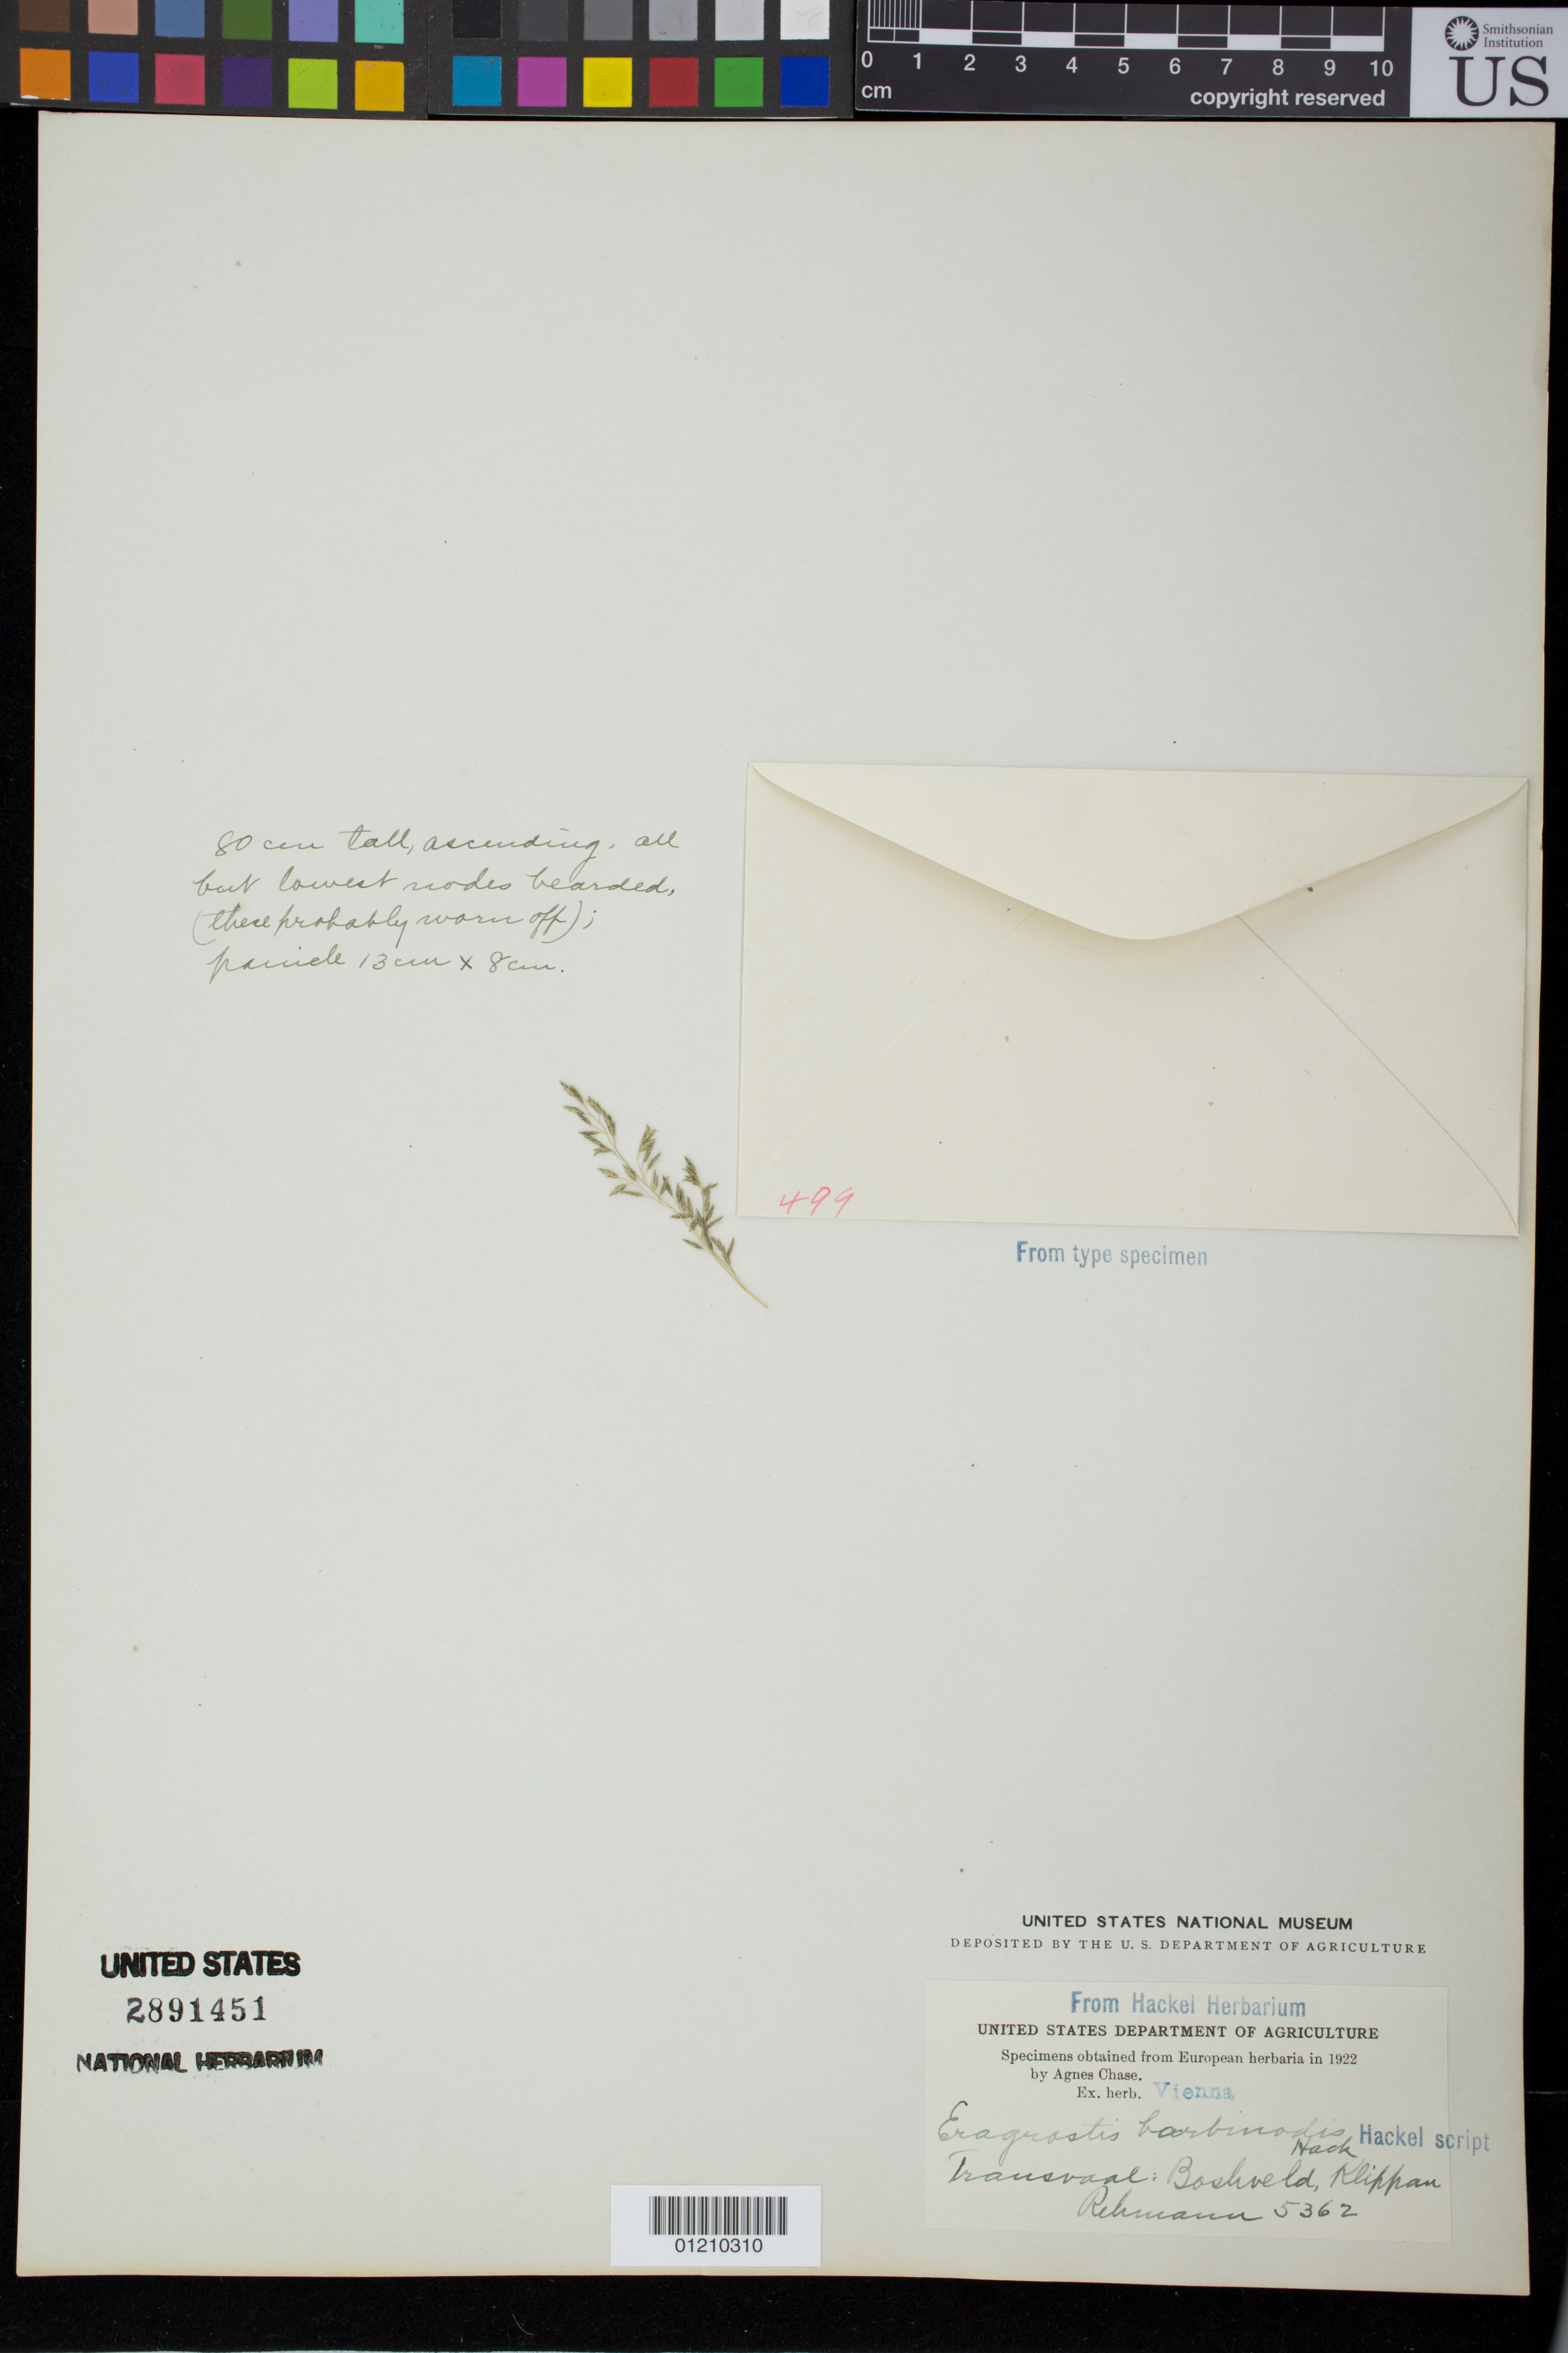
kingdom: Plantae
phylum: Tracheophyta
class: Liliopsida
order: Poales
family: Poaceae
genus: Eragrostis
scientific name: Eragrostis barbinodis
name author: Hack.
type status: Isosyntype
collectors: A. Rehmann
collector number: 5362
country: South Africa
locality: Boshveld, Klippan. Transvaal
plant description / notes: Fragmentary material of type specimen ex herb. Vienna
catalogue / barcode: US 2891451